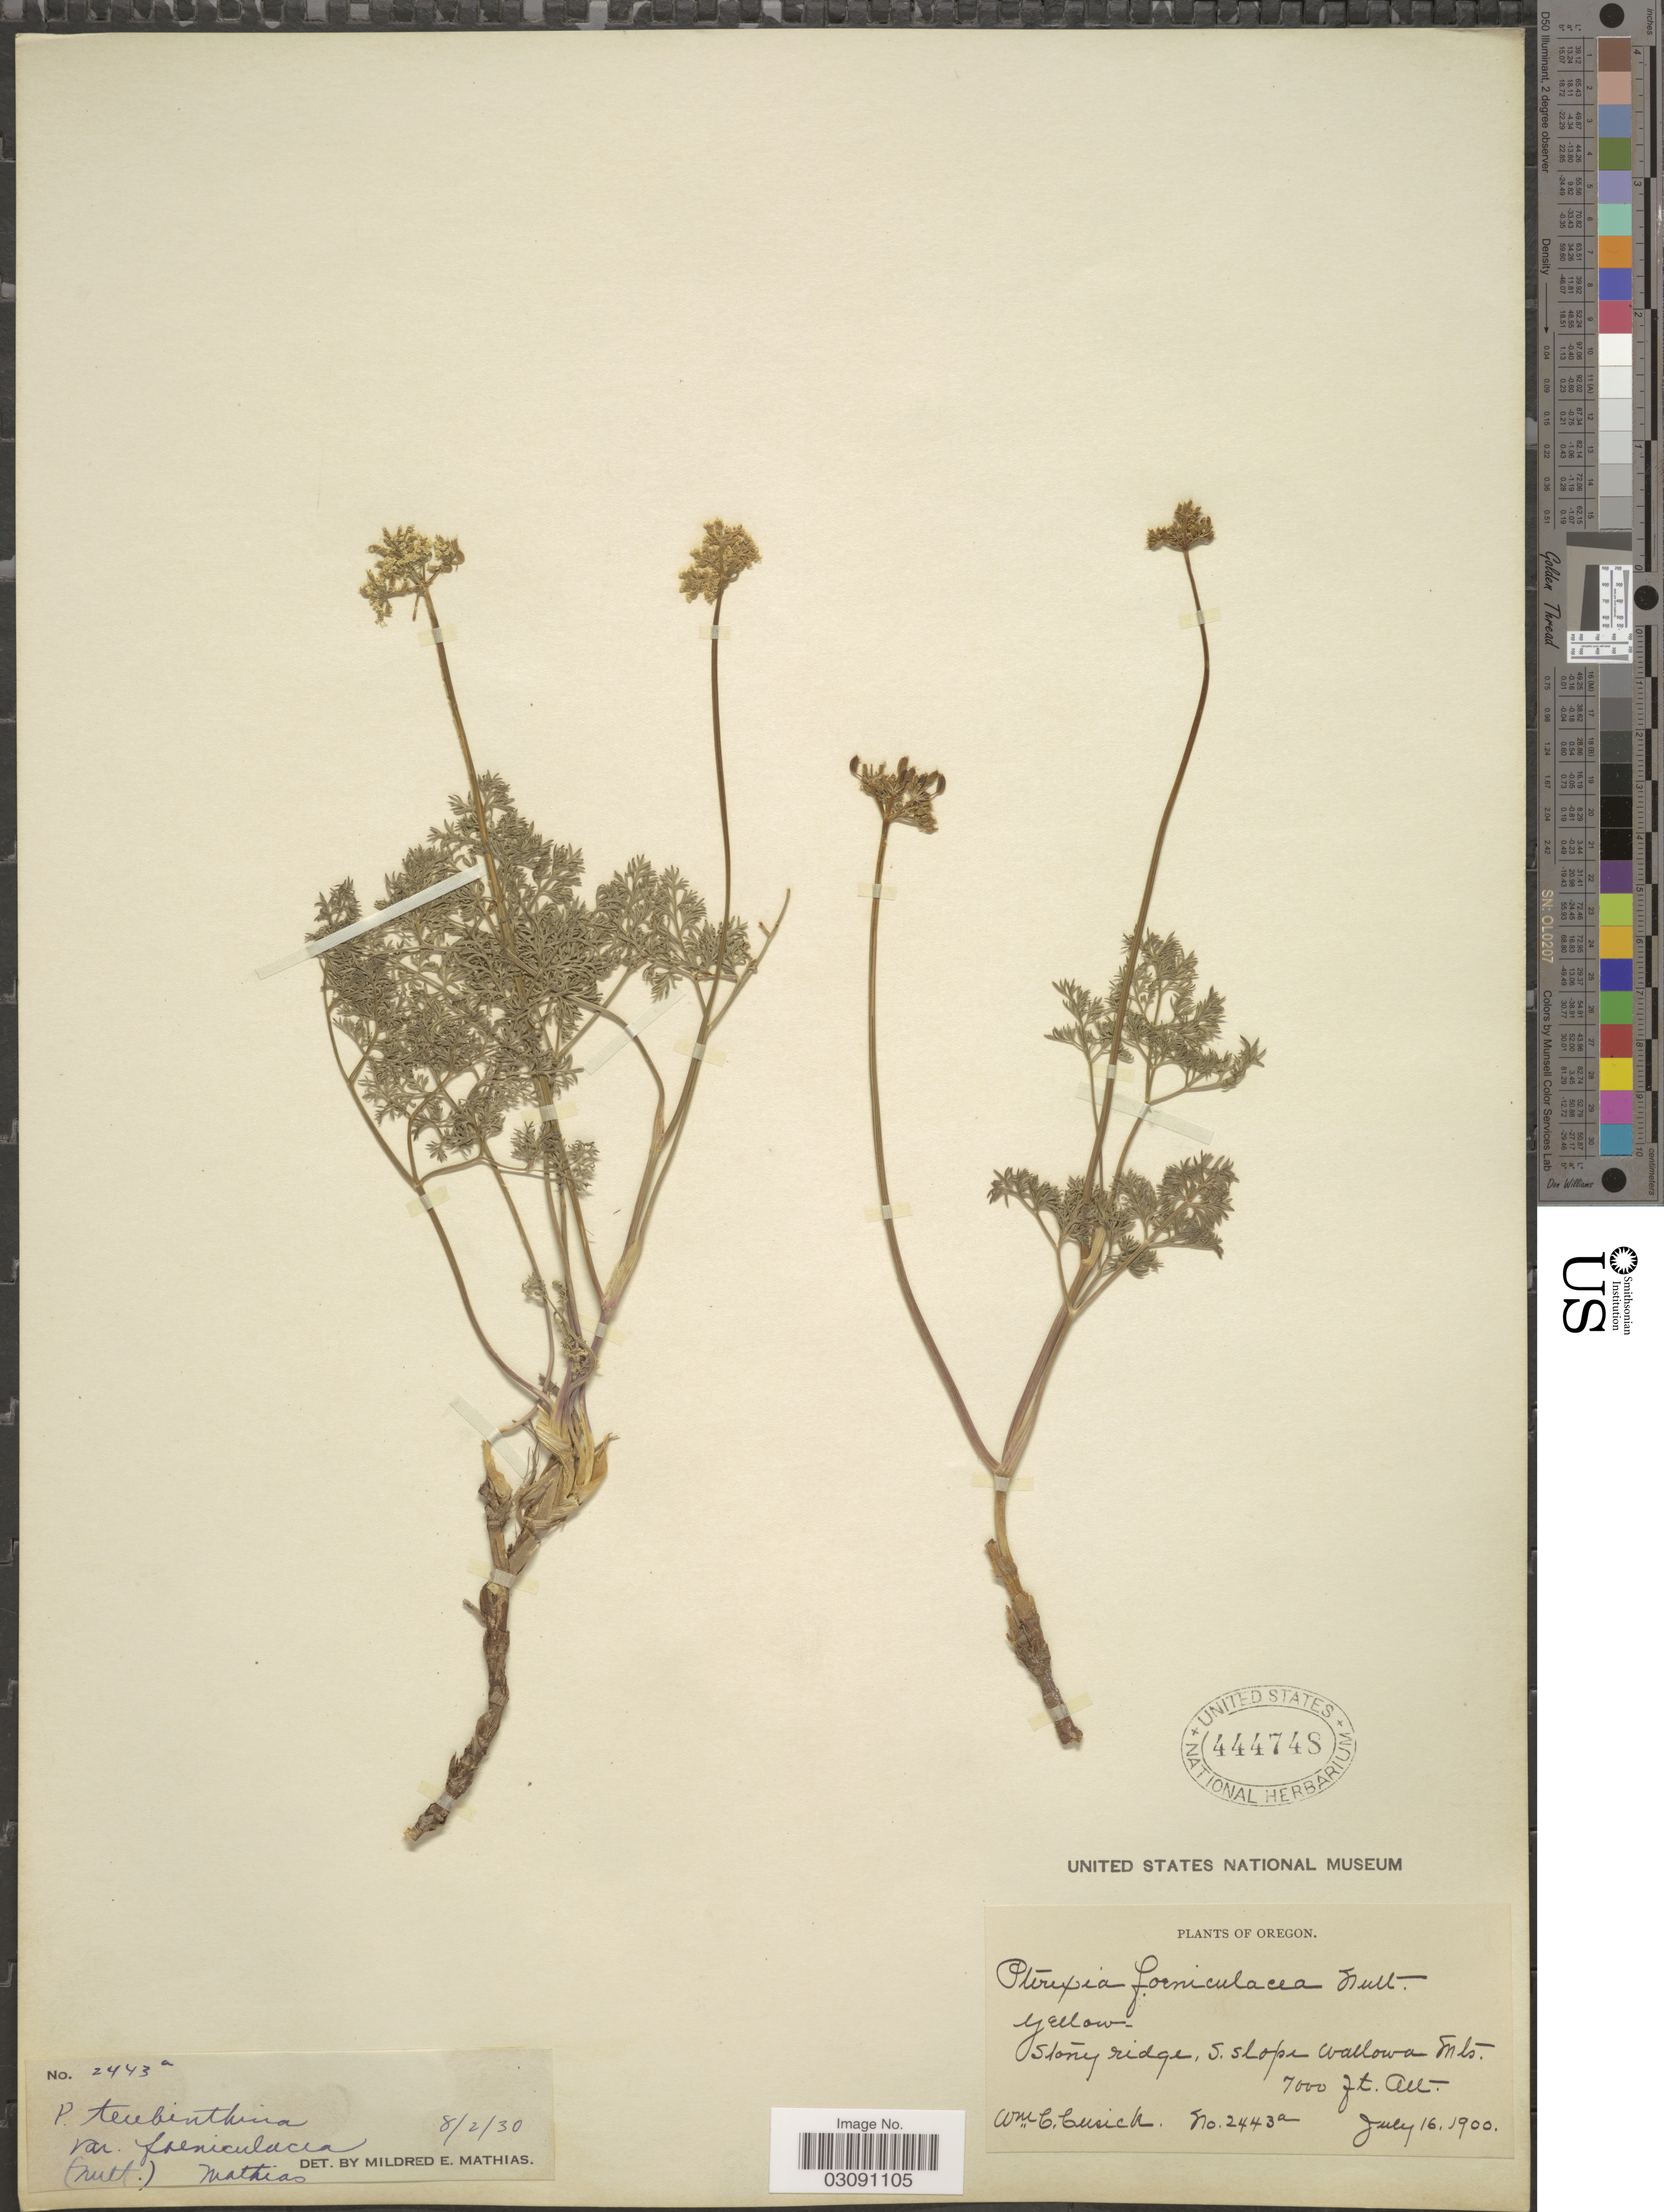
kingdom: Plantae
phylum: Tracheophyta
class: Magnoliopsida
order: Apiales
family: Apiaceae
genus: Pteryxia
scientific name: Pteryxia terebinthina var. foeniculacea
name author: (Torr. & A. Gray) Mathias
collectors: W. C. Cusick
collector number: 2443a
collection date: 1900-07-16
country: United States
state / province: Oregon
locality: Stony ridge, S. slope Wallowa Mts.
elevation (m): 2134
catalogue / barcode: US 444748